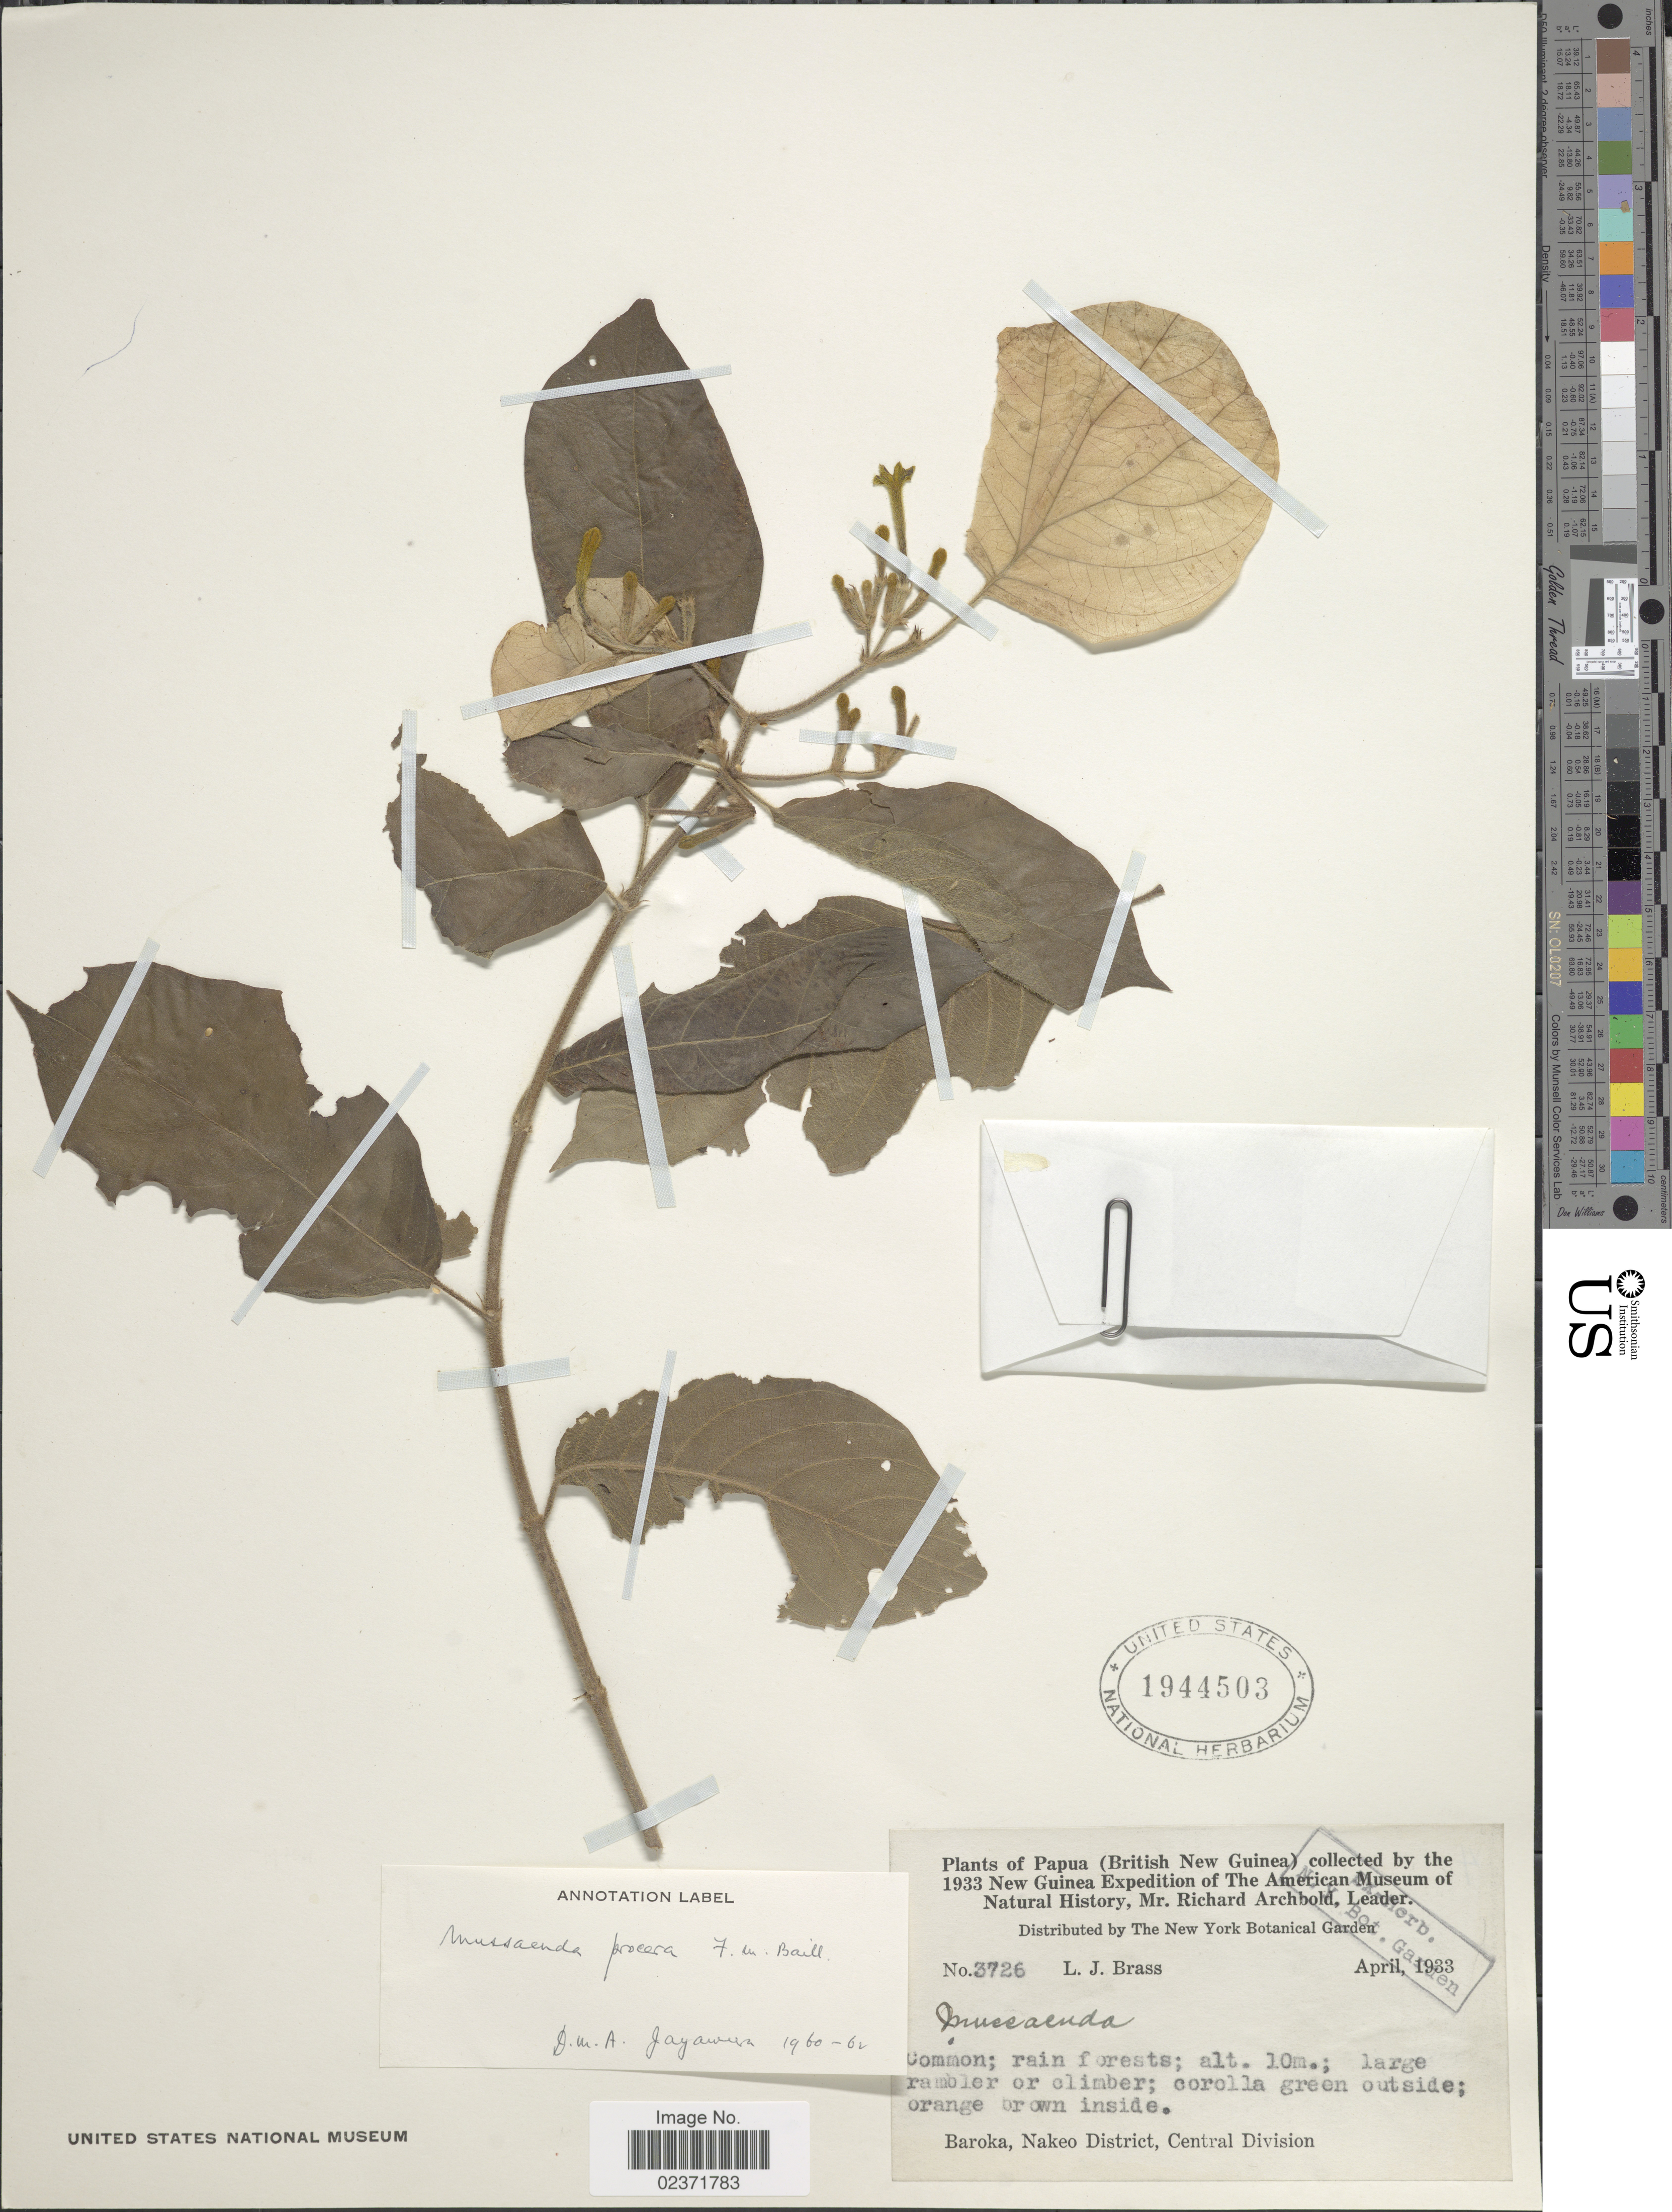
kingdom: Plantae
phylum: Tracheophyta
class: Magnoliopsida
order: Gentianales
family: Rubiaceae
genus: Mussaenda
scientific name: Mussaenda procera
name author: F.M. Bailey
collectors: L. J. Brass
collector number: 3726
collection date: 1933-04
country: Papua New Guinea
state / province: Central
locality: Papua (British New Guinea) Baroka, Nakeo District, Central Division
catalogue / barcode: US 1944503